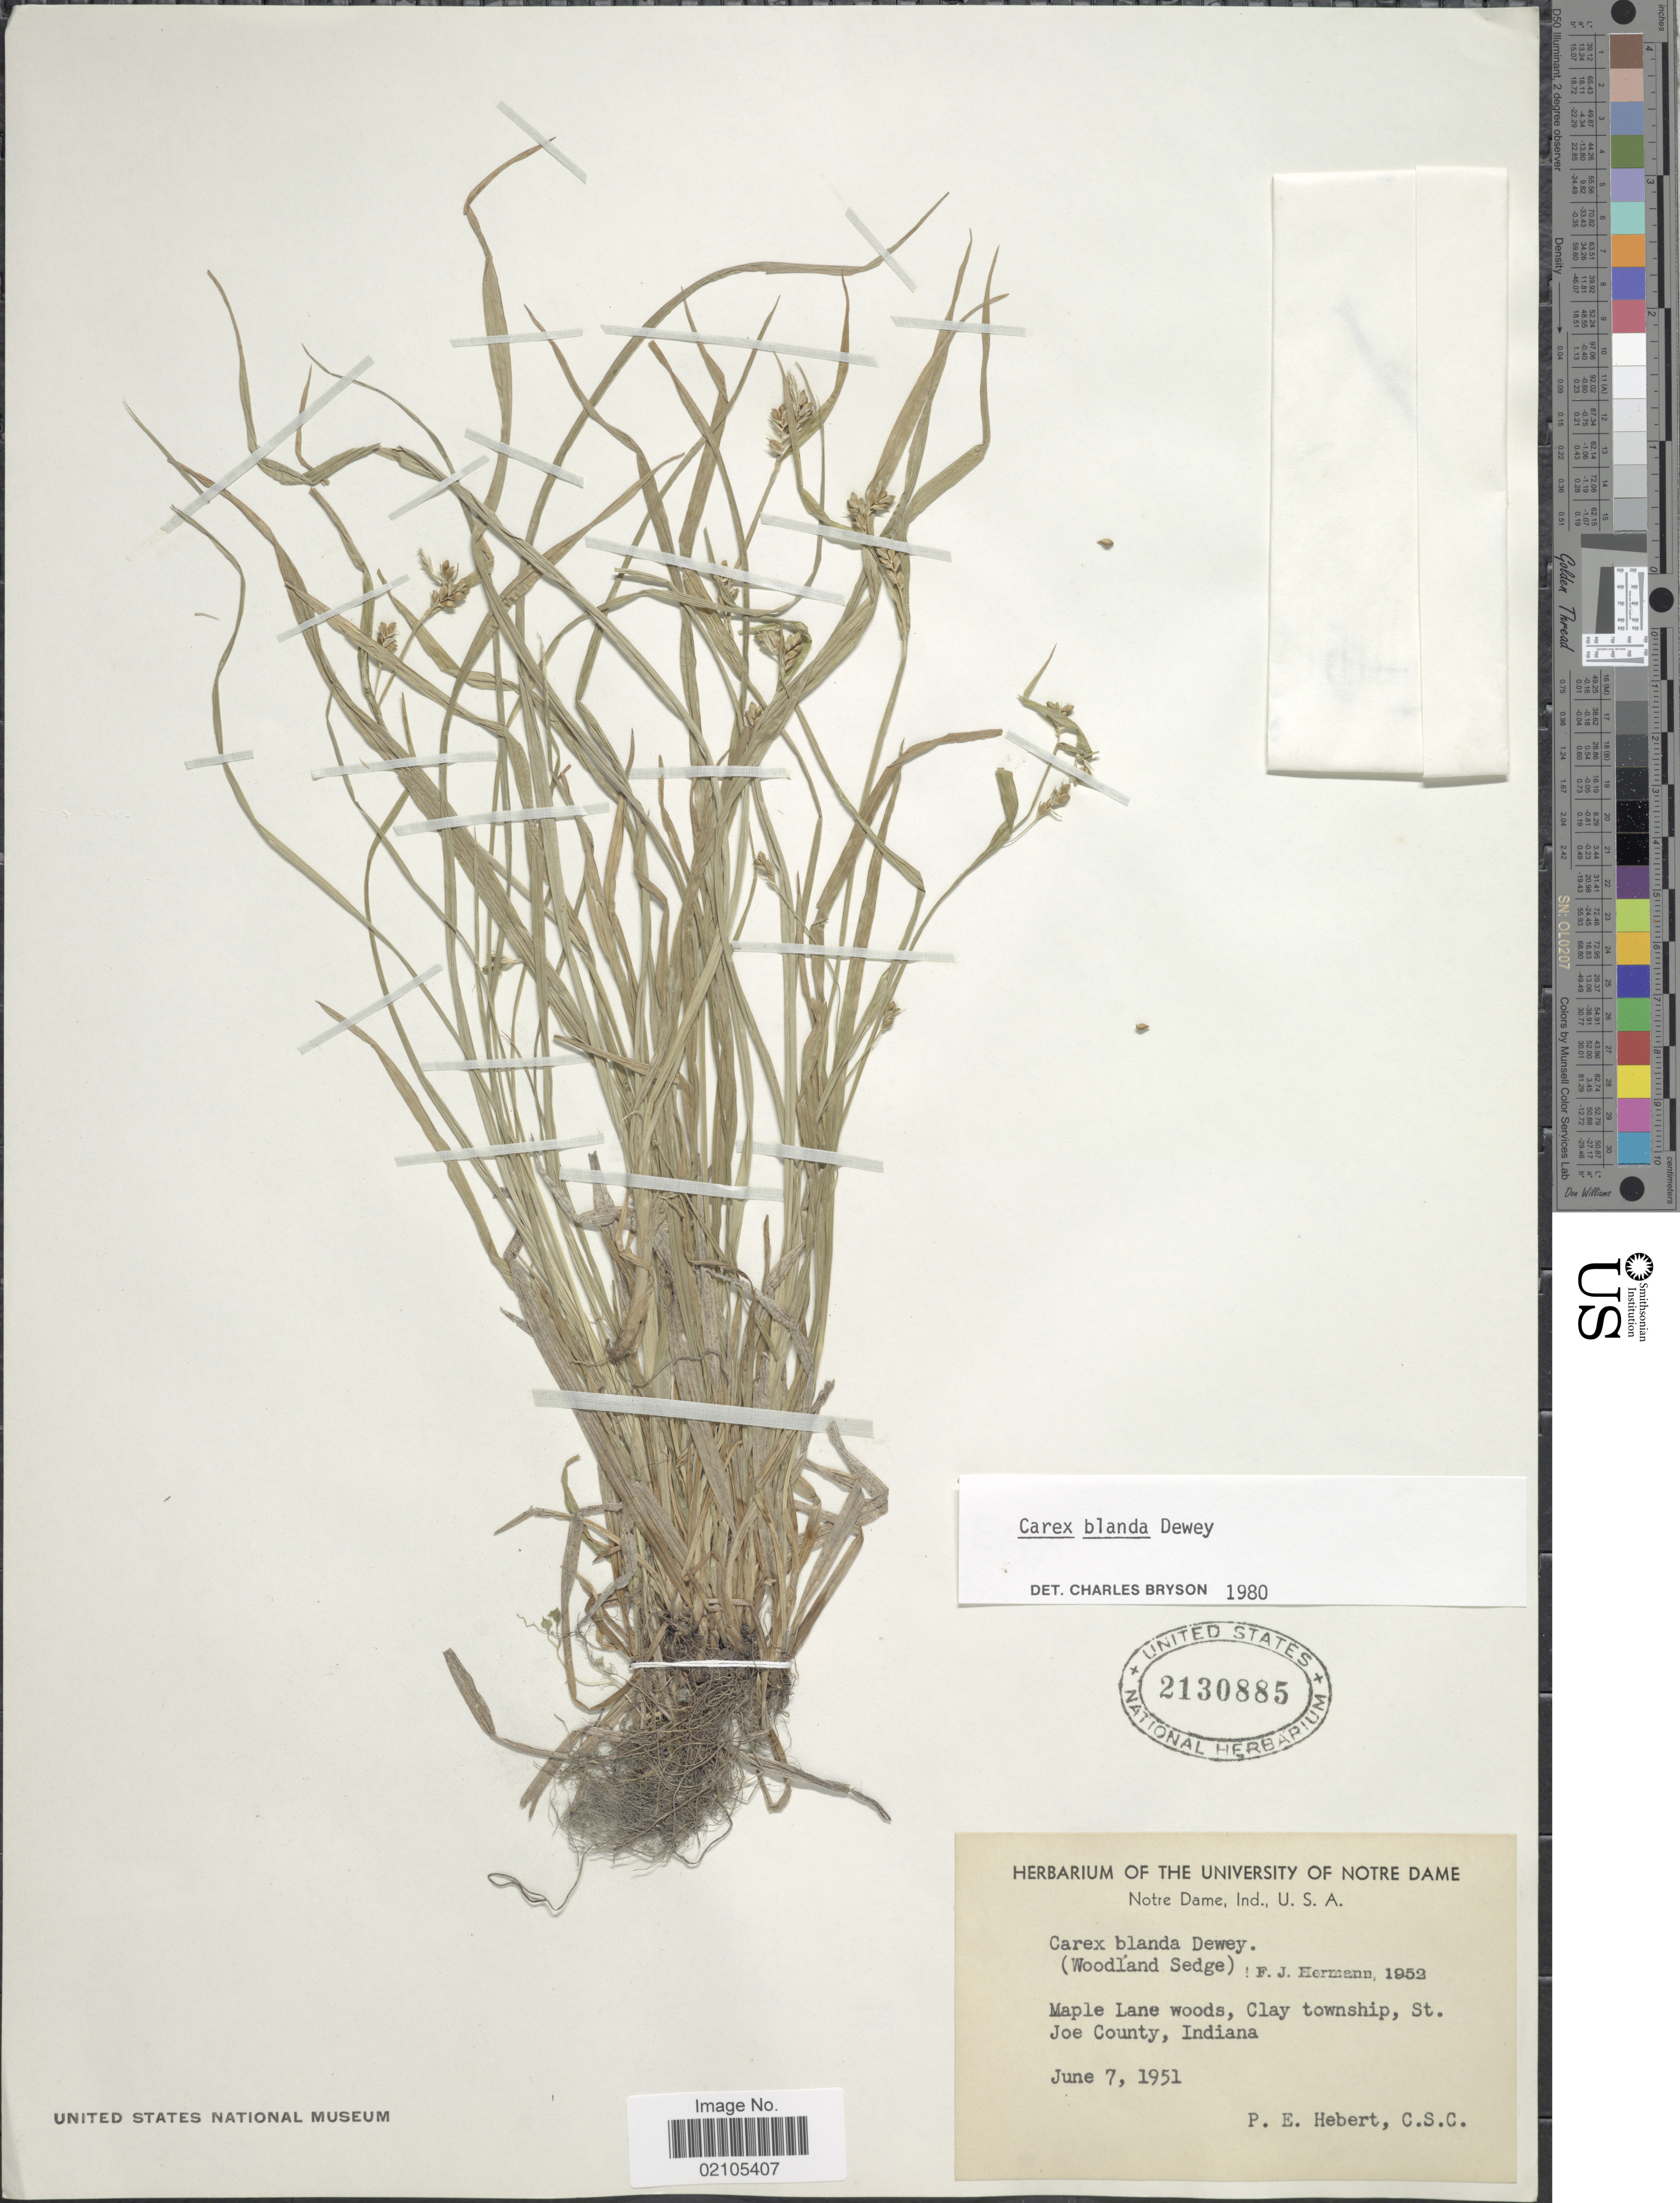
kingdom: Plantae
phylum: Tracheophyta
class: Liliopsida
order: Poales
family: Cyperaceae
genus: Carex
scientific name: Carex blanda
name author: Dewey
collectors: P. Hebert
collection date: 1951-06-07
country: United States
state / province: Indiana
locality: Maple Lane woods, Clay township, St. Joe County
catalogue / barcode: US 2130885